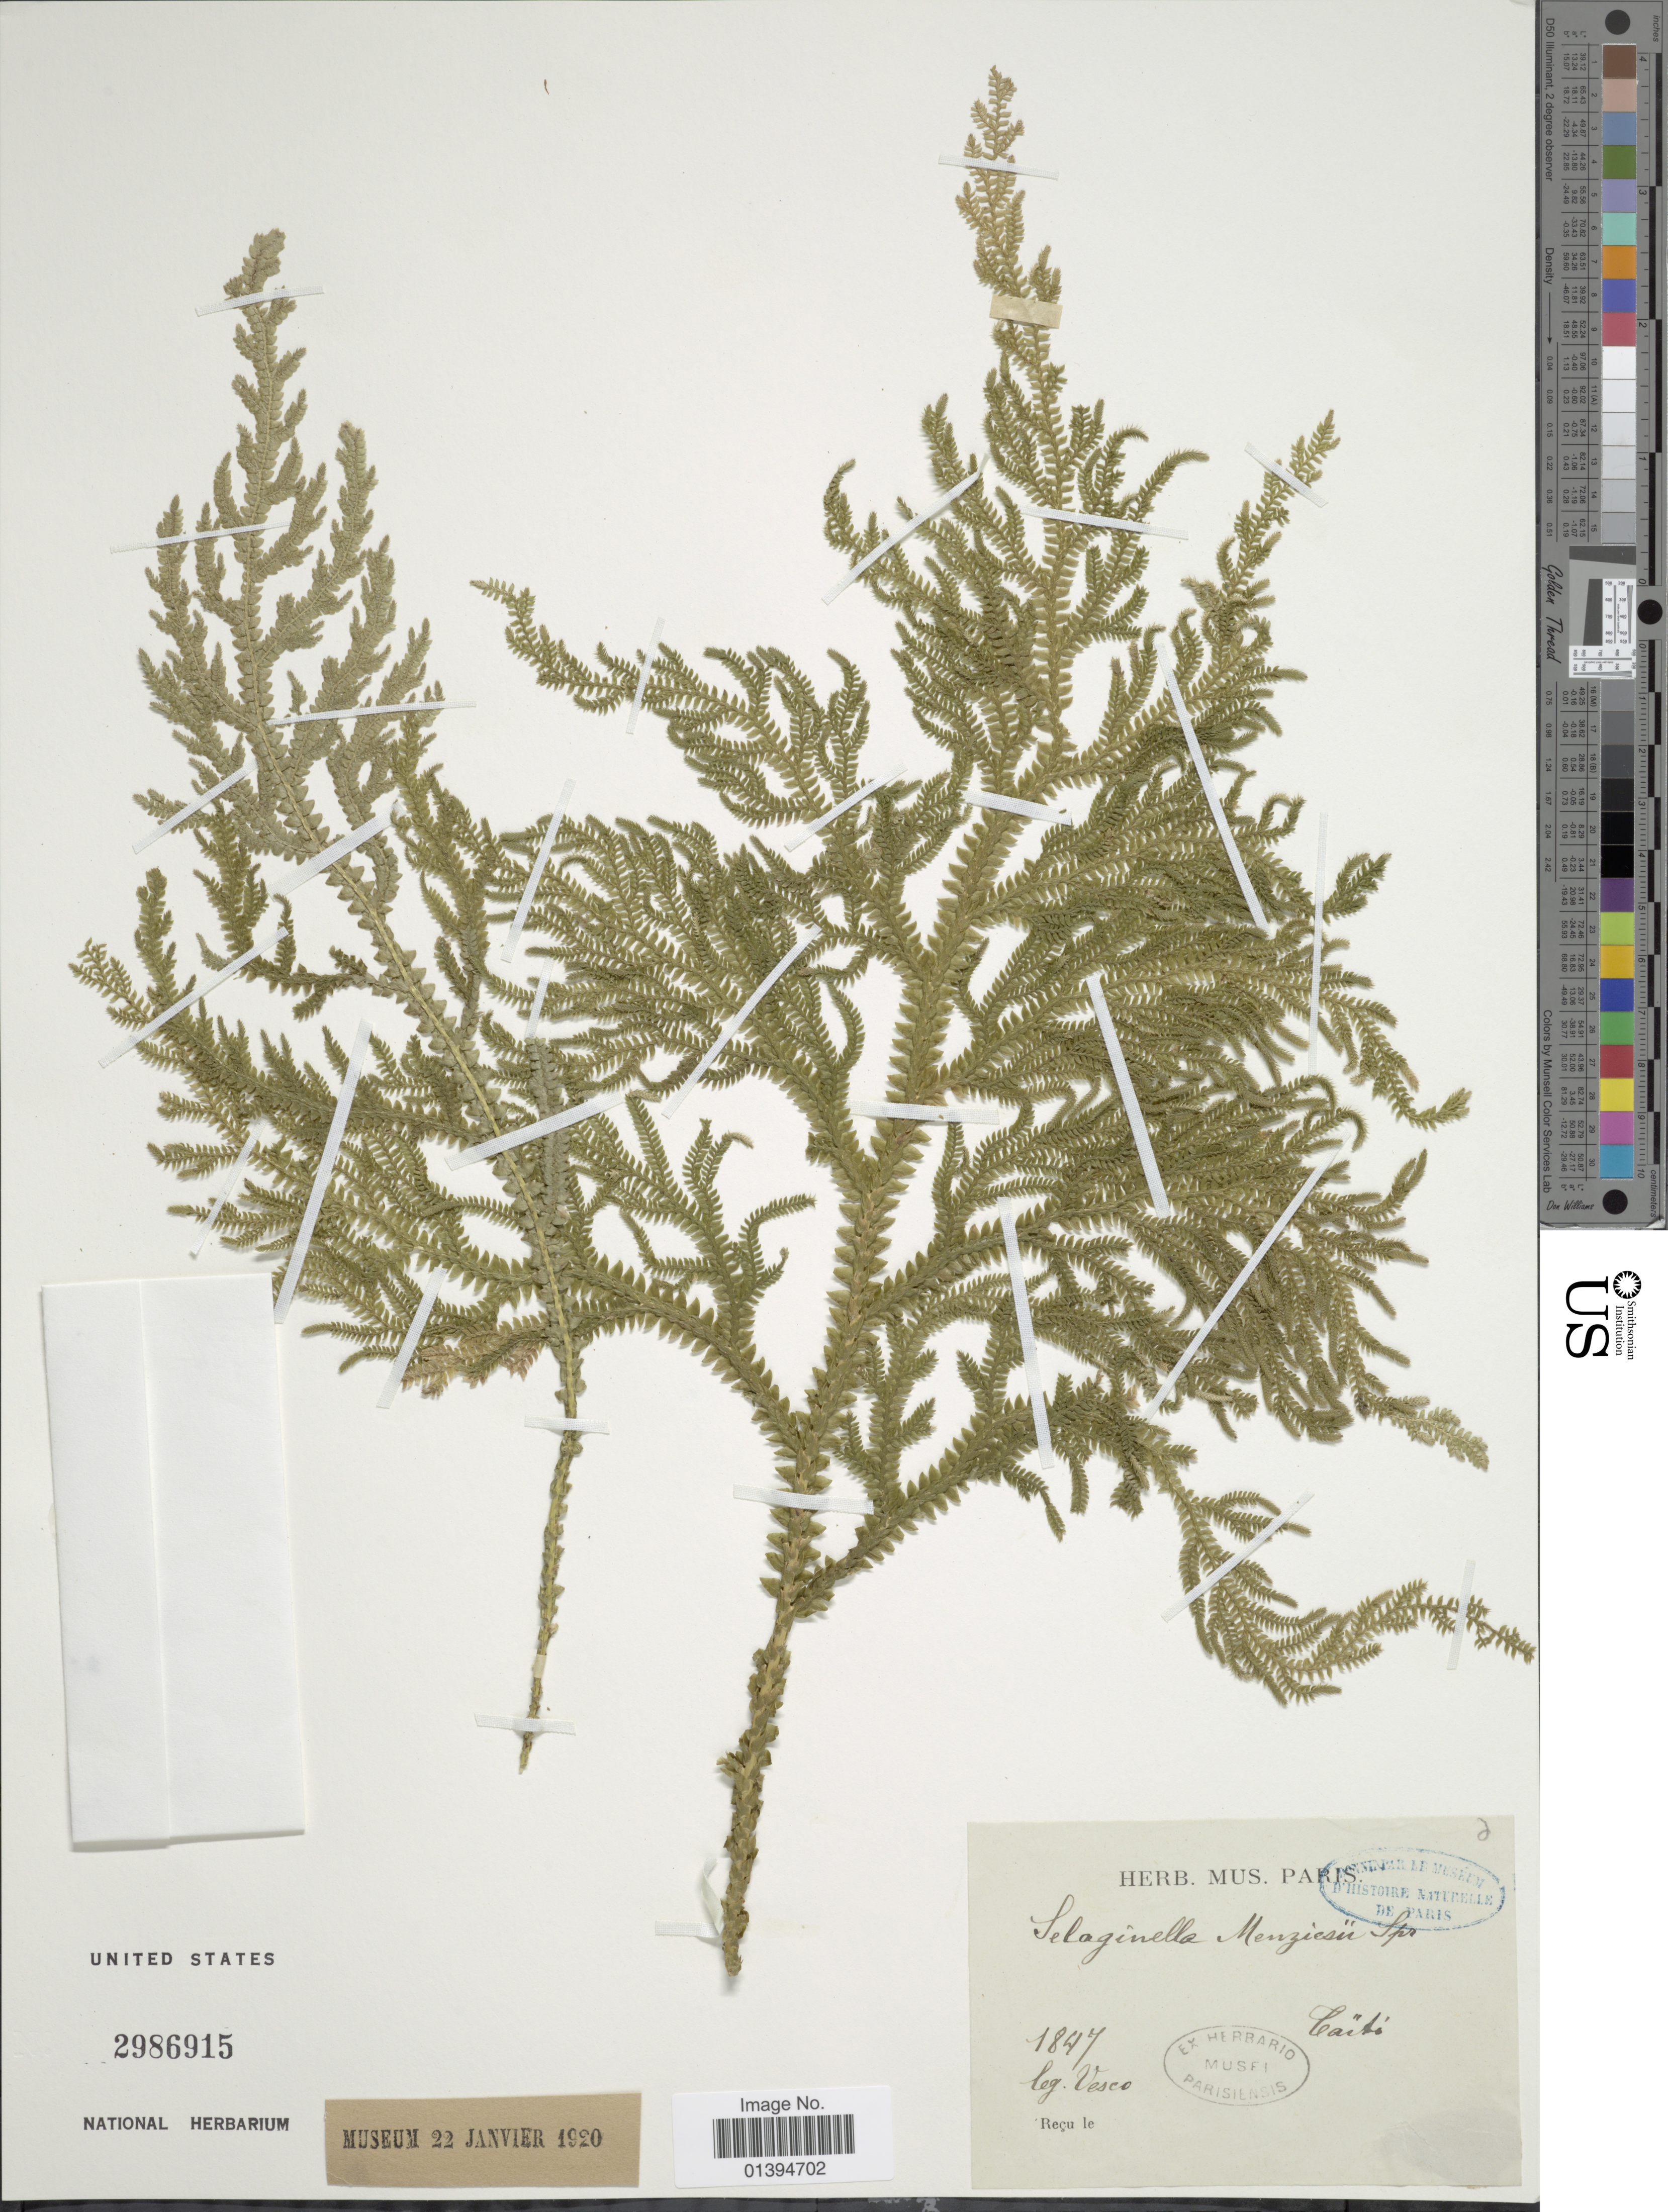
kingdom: Plantae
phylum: Tracheophyta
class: Lycopodiopsida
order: Selaginellales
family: Selaginellaceae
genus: Selaginella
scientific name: Selaginella banksii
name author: Alston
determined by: Florence, J.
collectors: -. Vesco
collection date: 1847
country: French Polynesia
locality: Taiti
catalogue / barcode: US 2986915